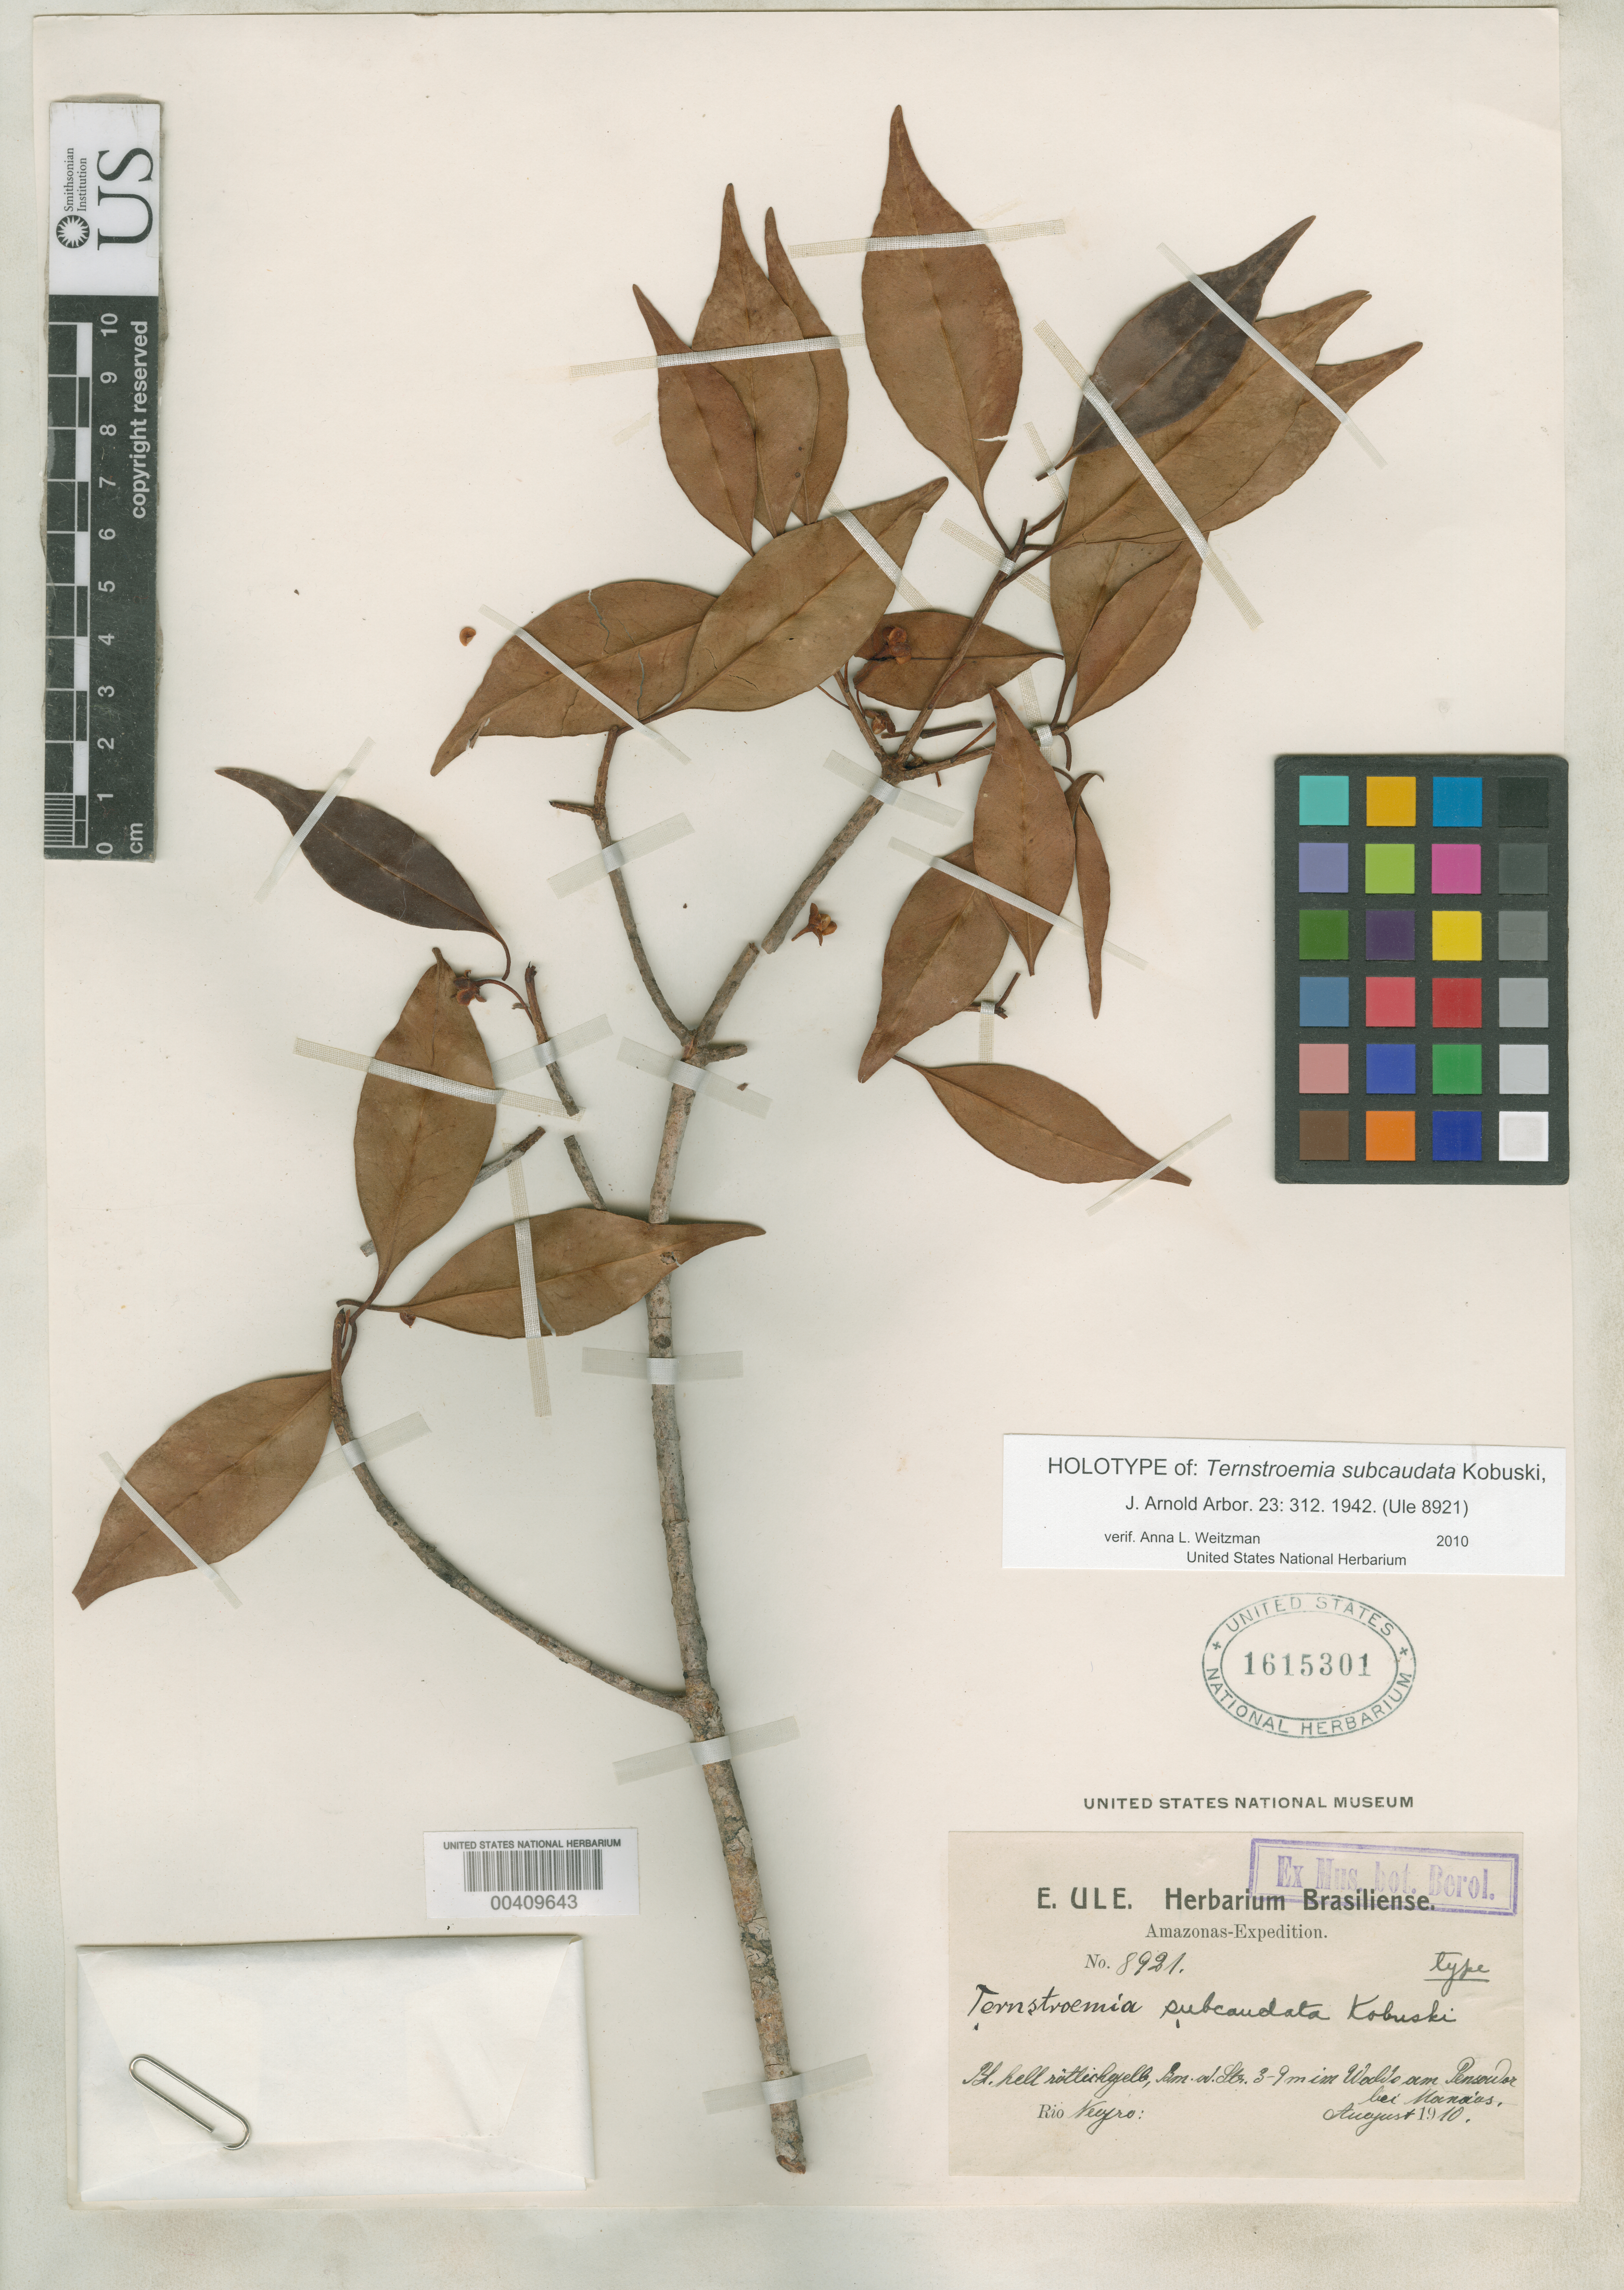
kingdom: Plantae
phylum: Tracheophyta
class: Magnoliopsida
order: Ericales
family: Pentaphylacaceae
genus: Ternstroemia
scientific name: Ternstroemia subcaudata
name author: Kobuski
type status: Holotype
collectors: E. H. Ule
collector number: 8921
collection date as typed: Aug 1910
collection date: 1910-08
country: Brazil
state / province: Amazonas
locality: Near Manaos, Rio Negro.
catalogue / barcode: US 1615301